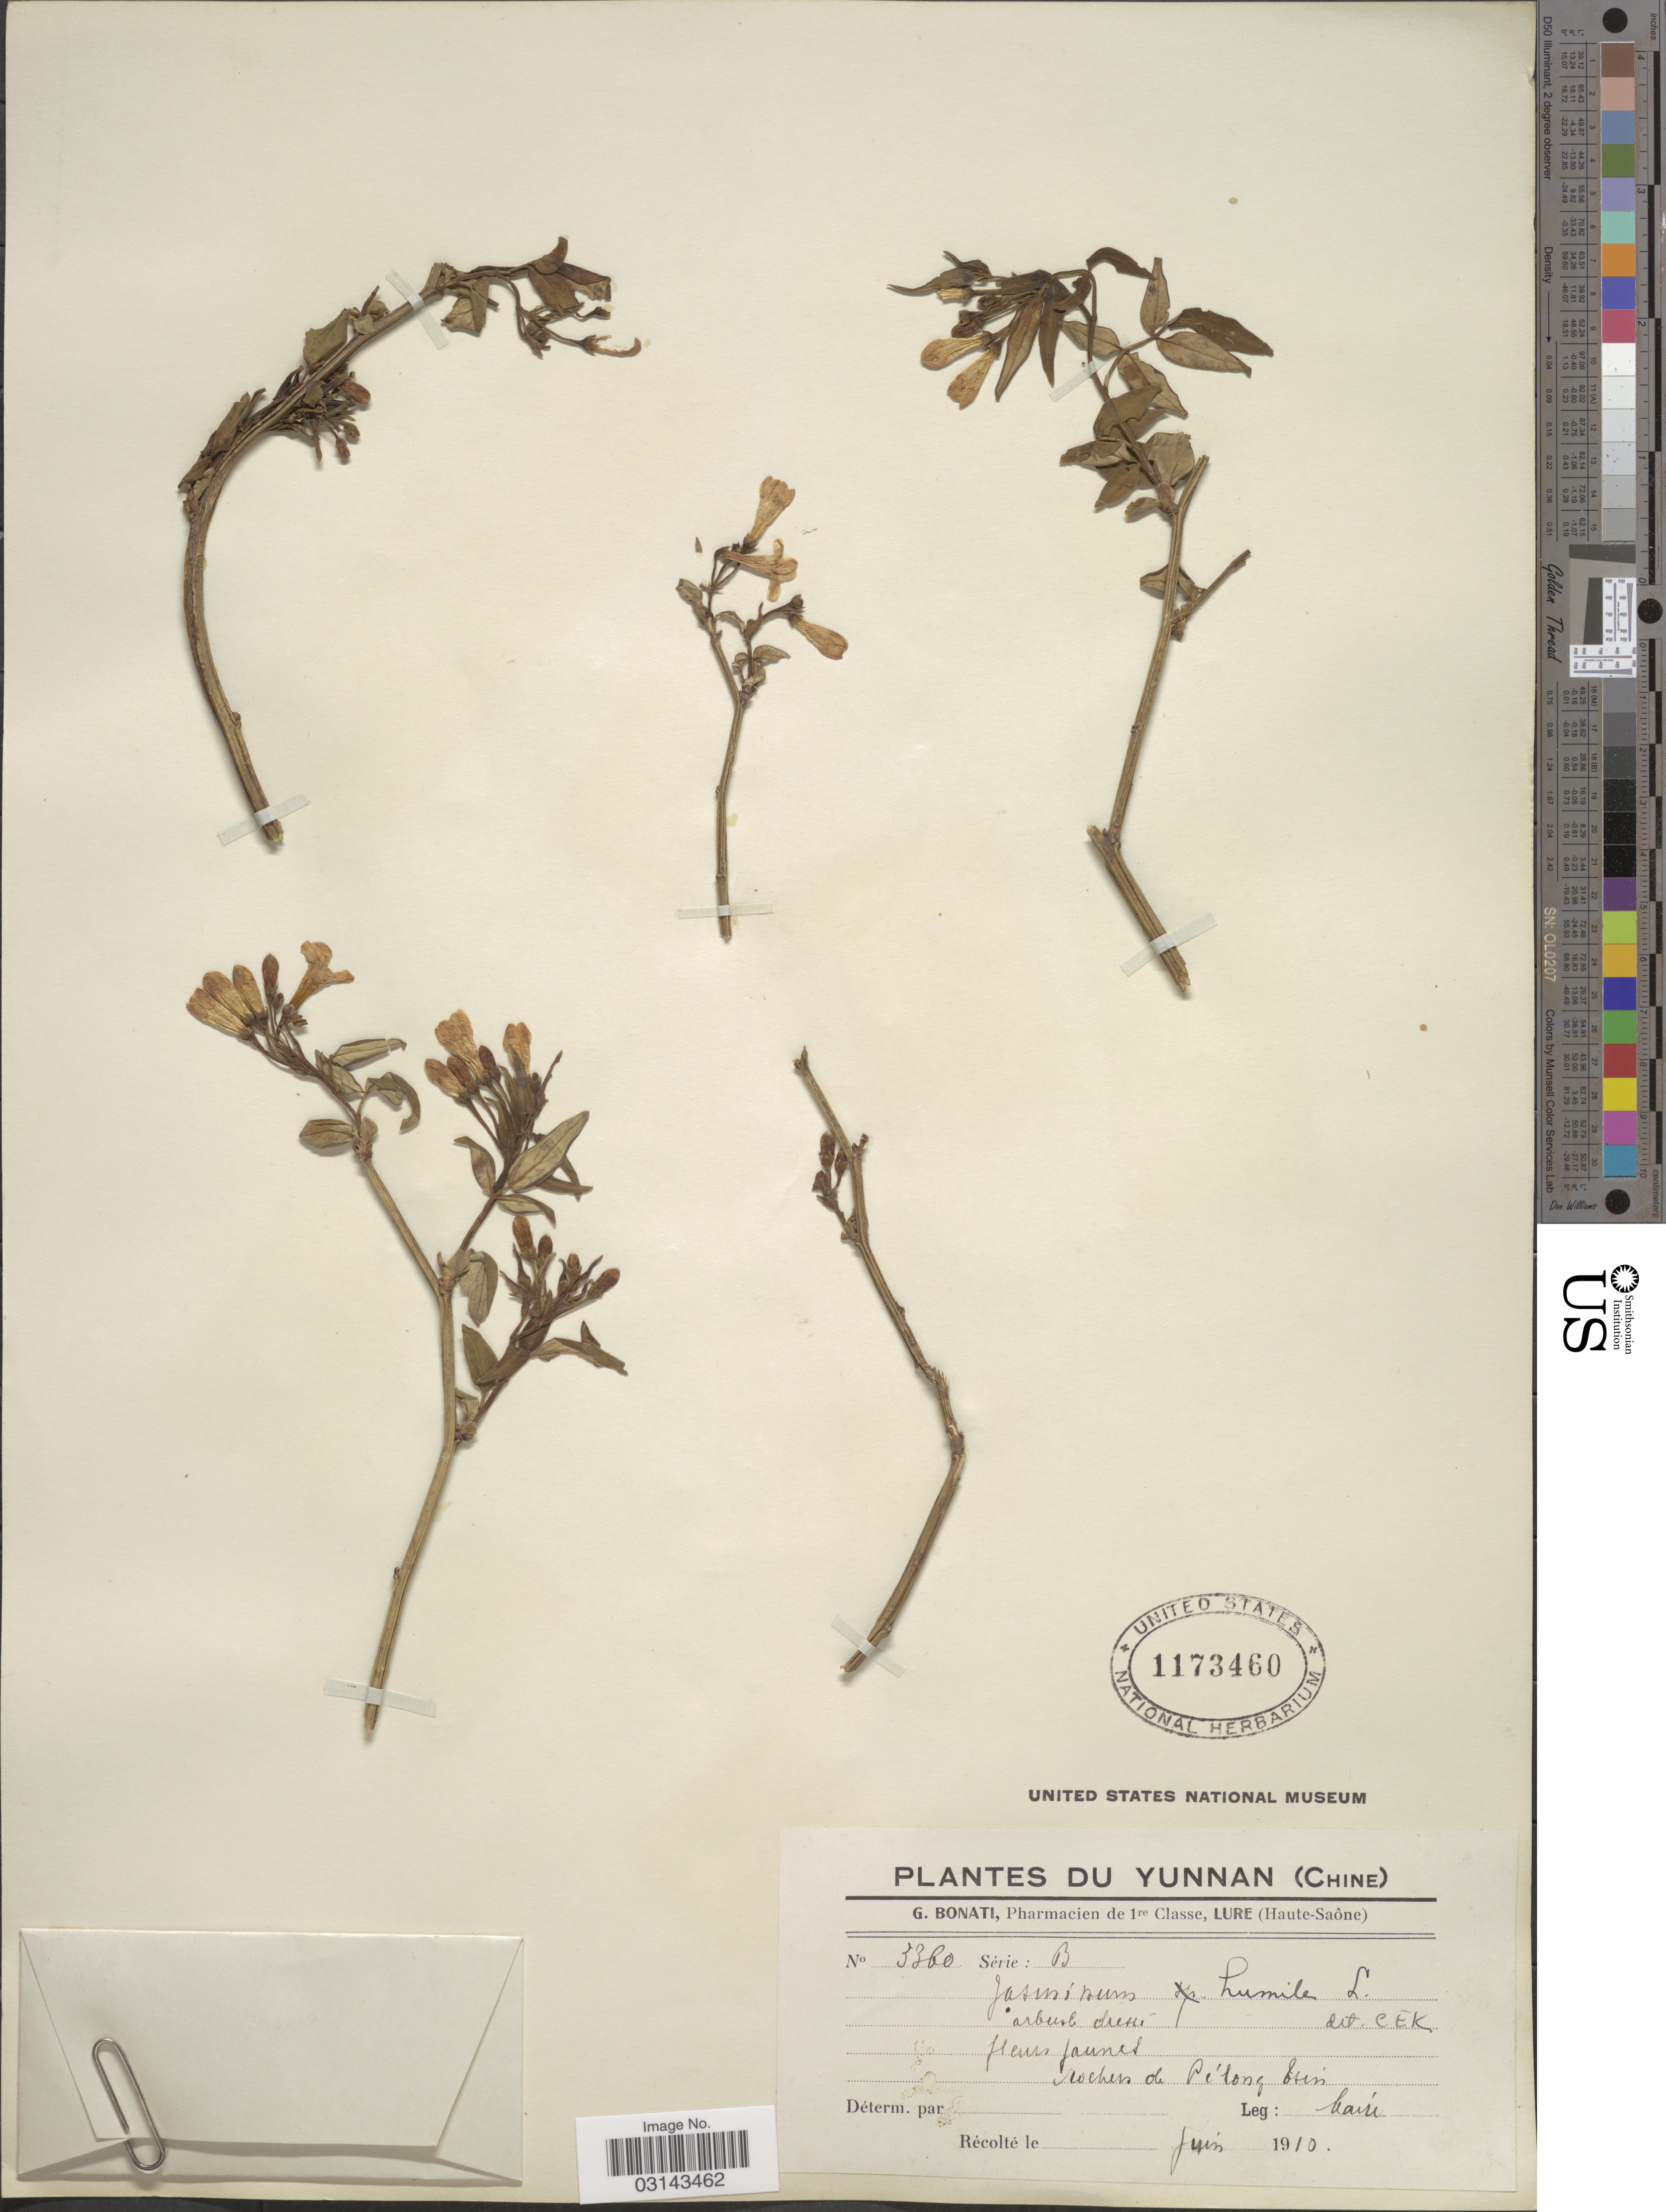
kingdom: Plantae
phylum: Tracheophyta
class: Magnoliopsida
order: Lamiales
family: Oleaceae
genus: Jasminum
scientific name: Jasminum humile var. humile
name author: L.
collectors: Maire, --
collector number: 3360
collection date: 1910-06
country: China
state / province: Yunnan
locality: Rochers de Pétong Tsin.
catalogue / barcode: US 1173460